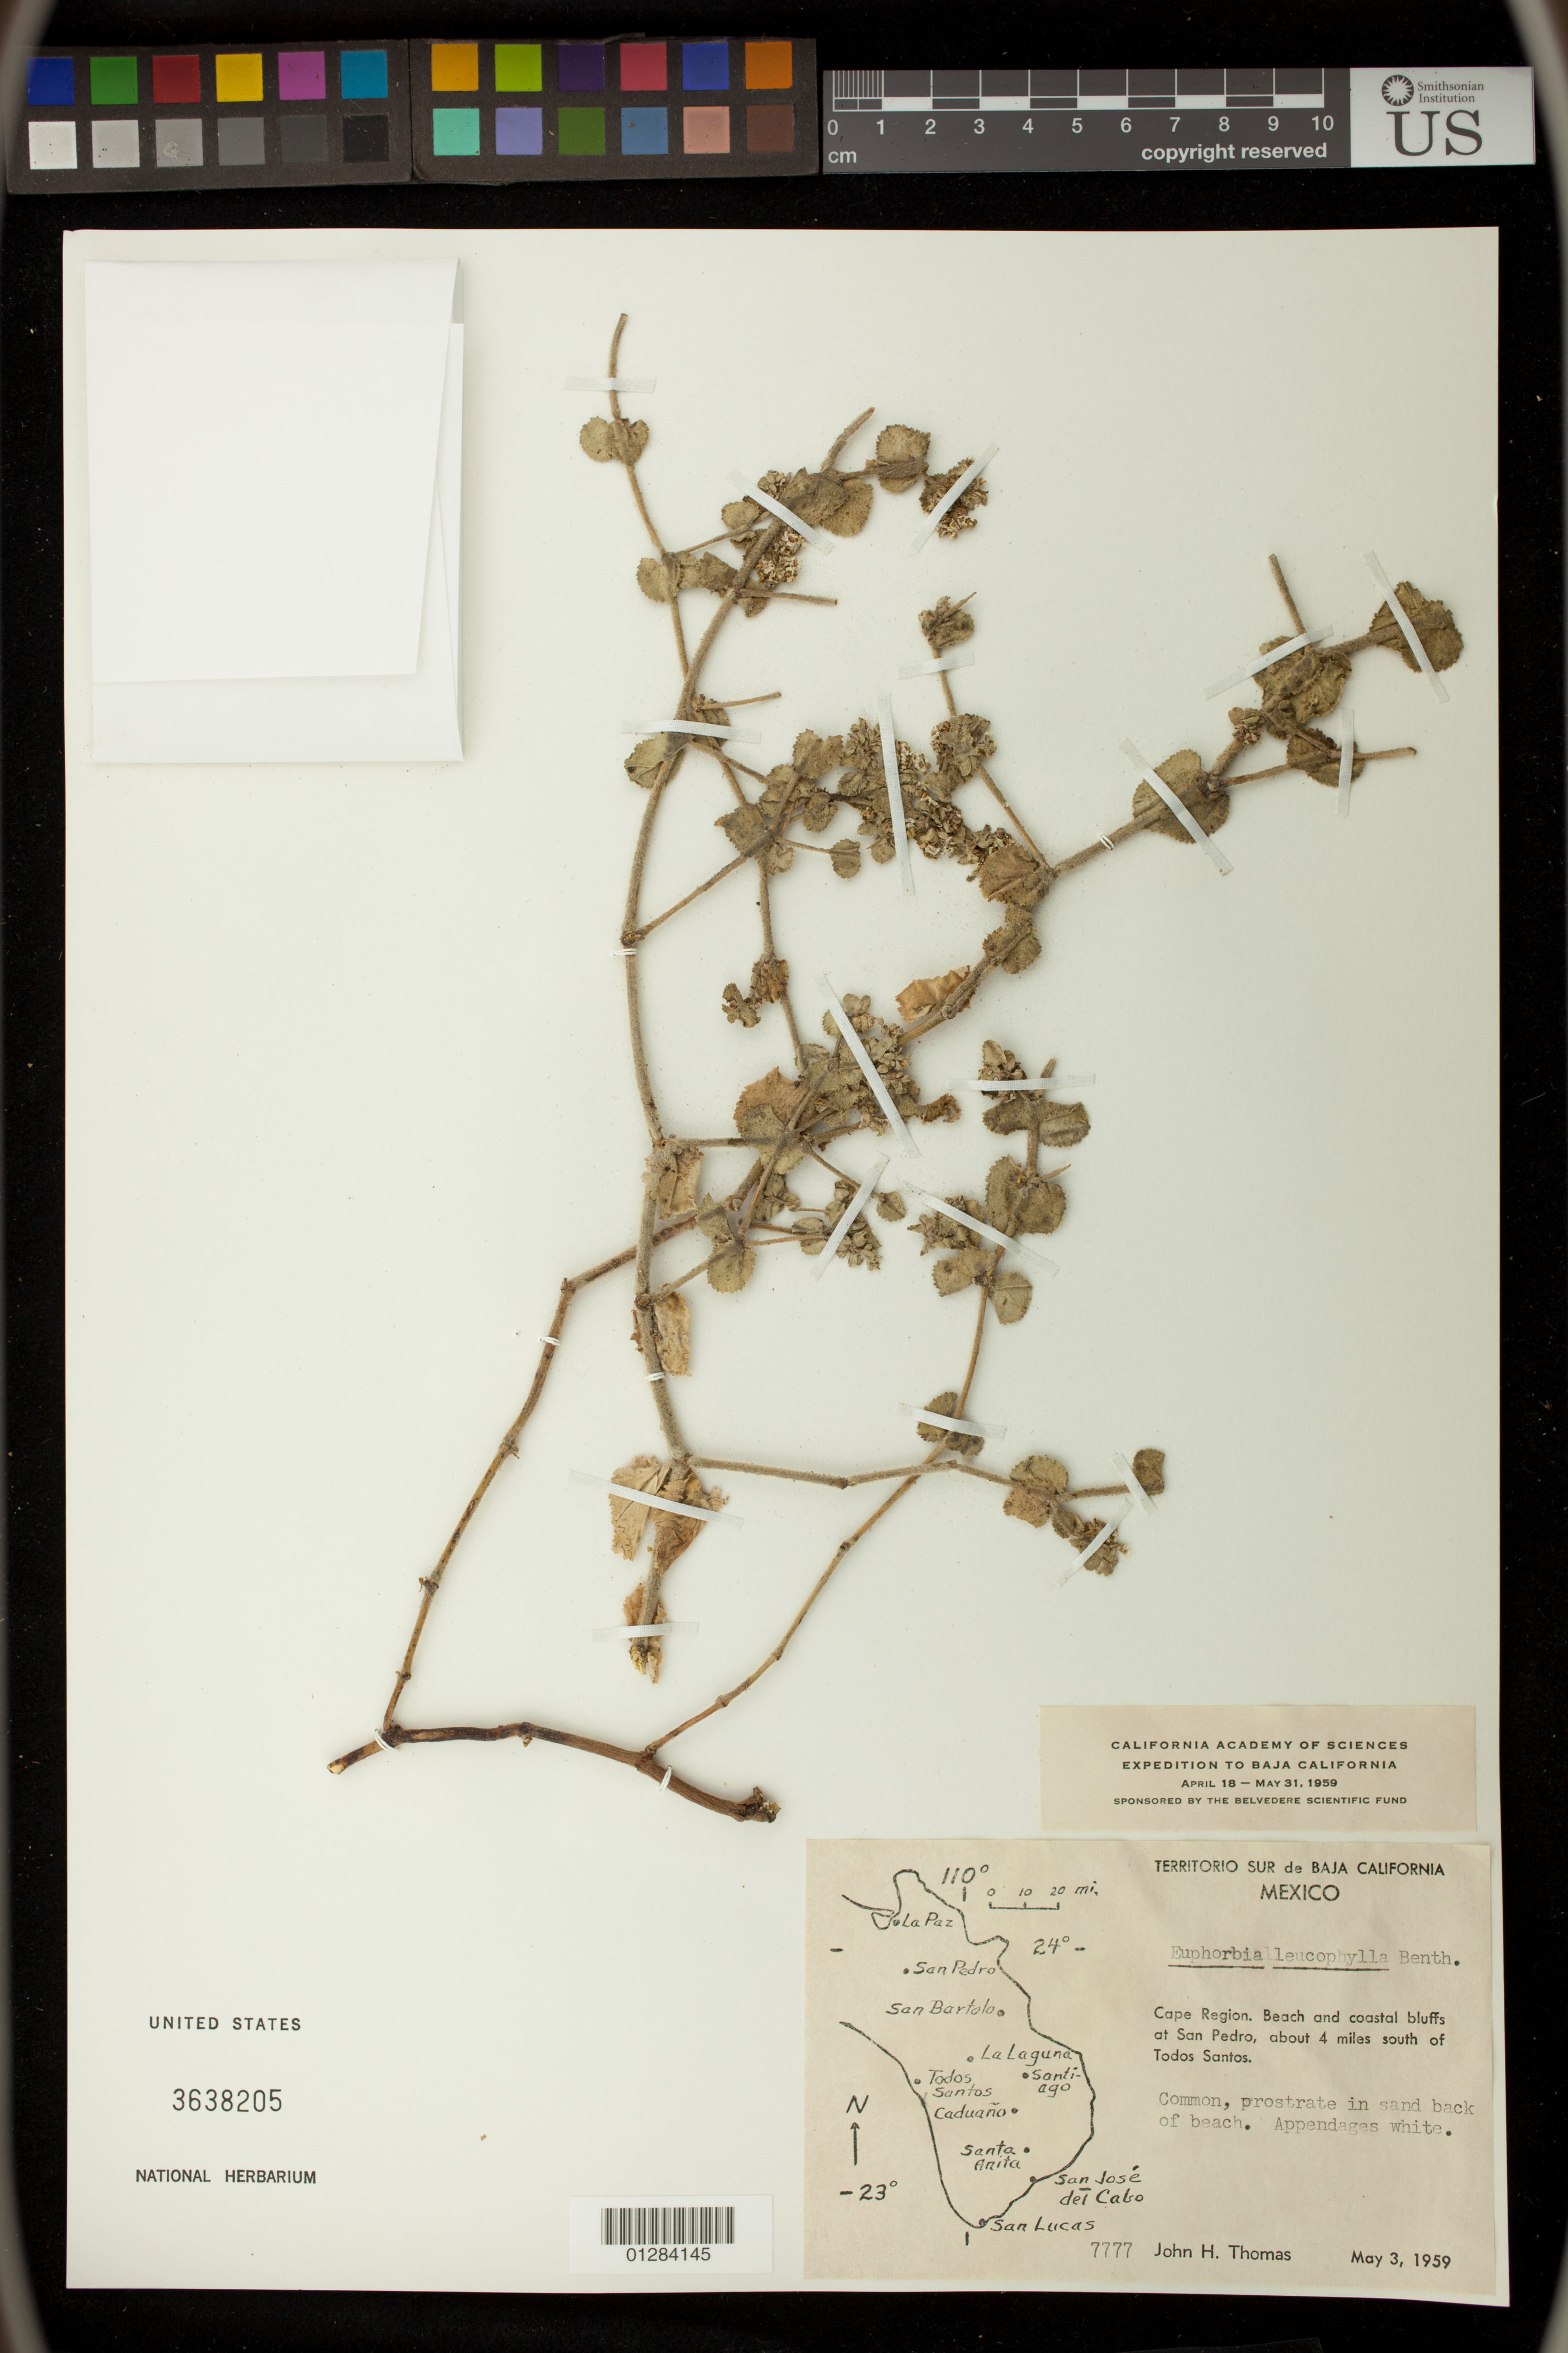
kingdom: Plantae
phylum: Tracheophyta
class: Magnoliopsida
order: Malpighiales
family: Euphorbiaceae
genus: Euphorbia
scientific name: Euphorbia leucophylla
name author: Benth.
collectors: J. H. Thomas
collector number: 7777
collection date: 1959-05-03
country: Mexico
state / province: Baja California Sur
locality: Cape Region. San Pedro, about 4 miles south of Todos Santos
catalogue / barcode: US 3638205